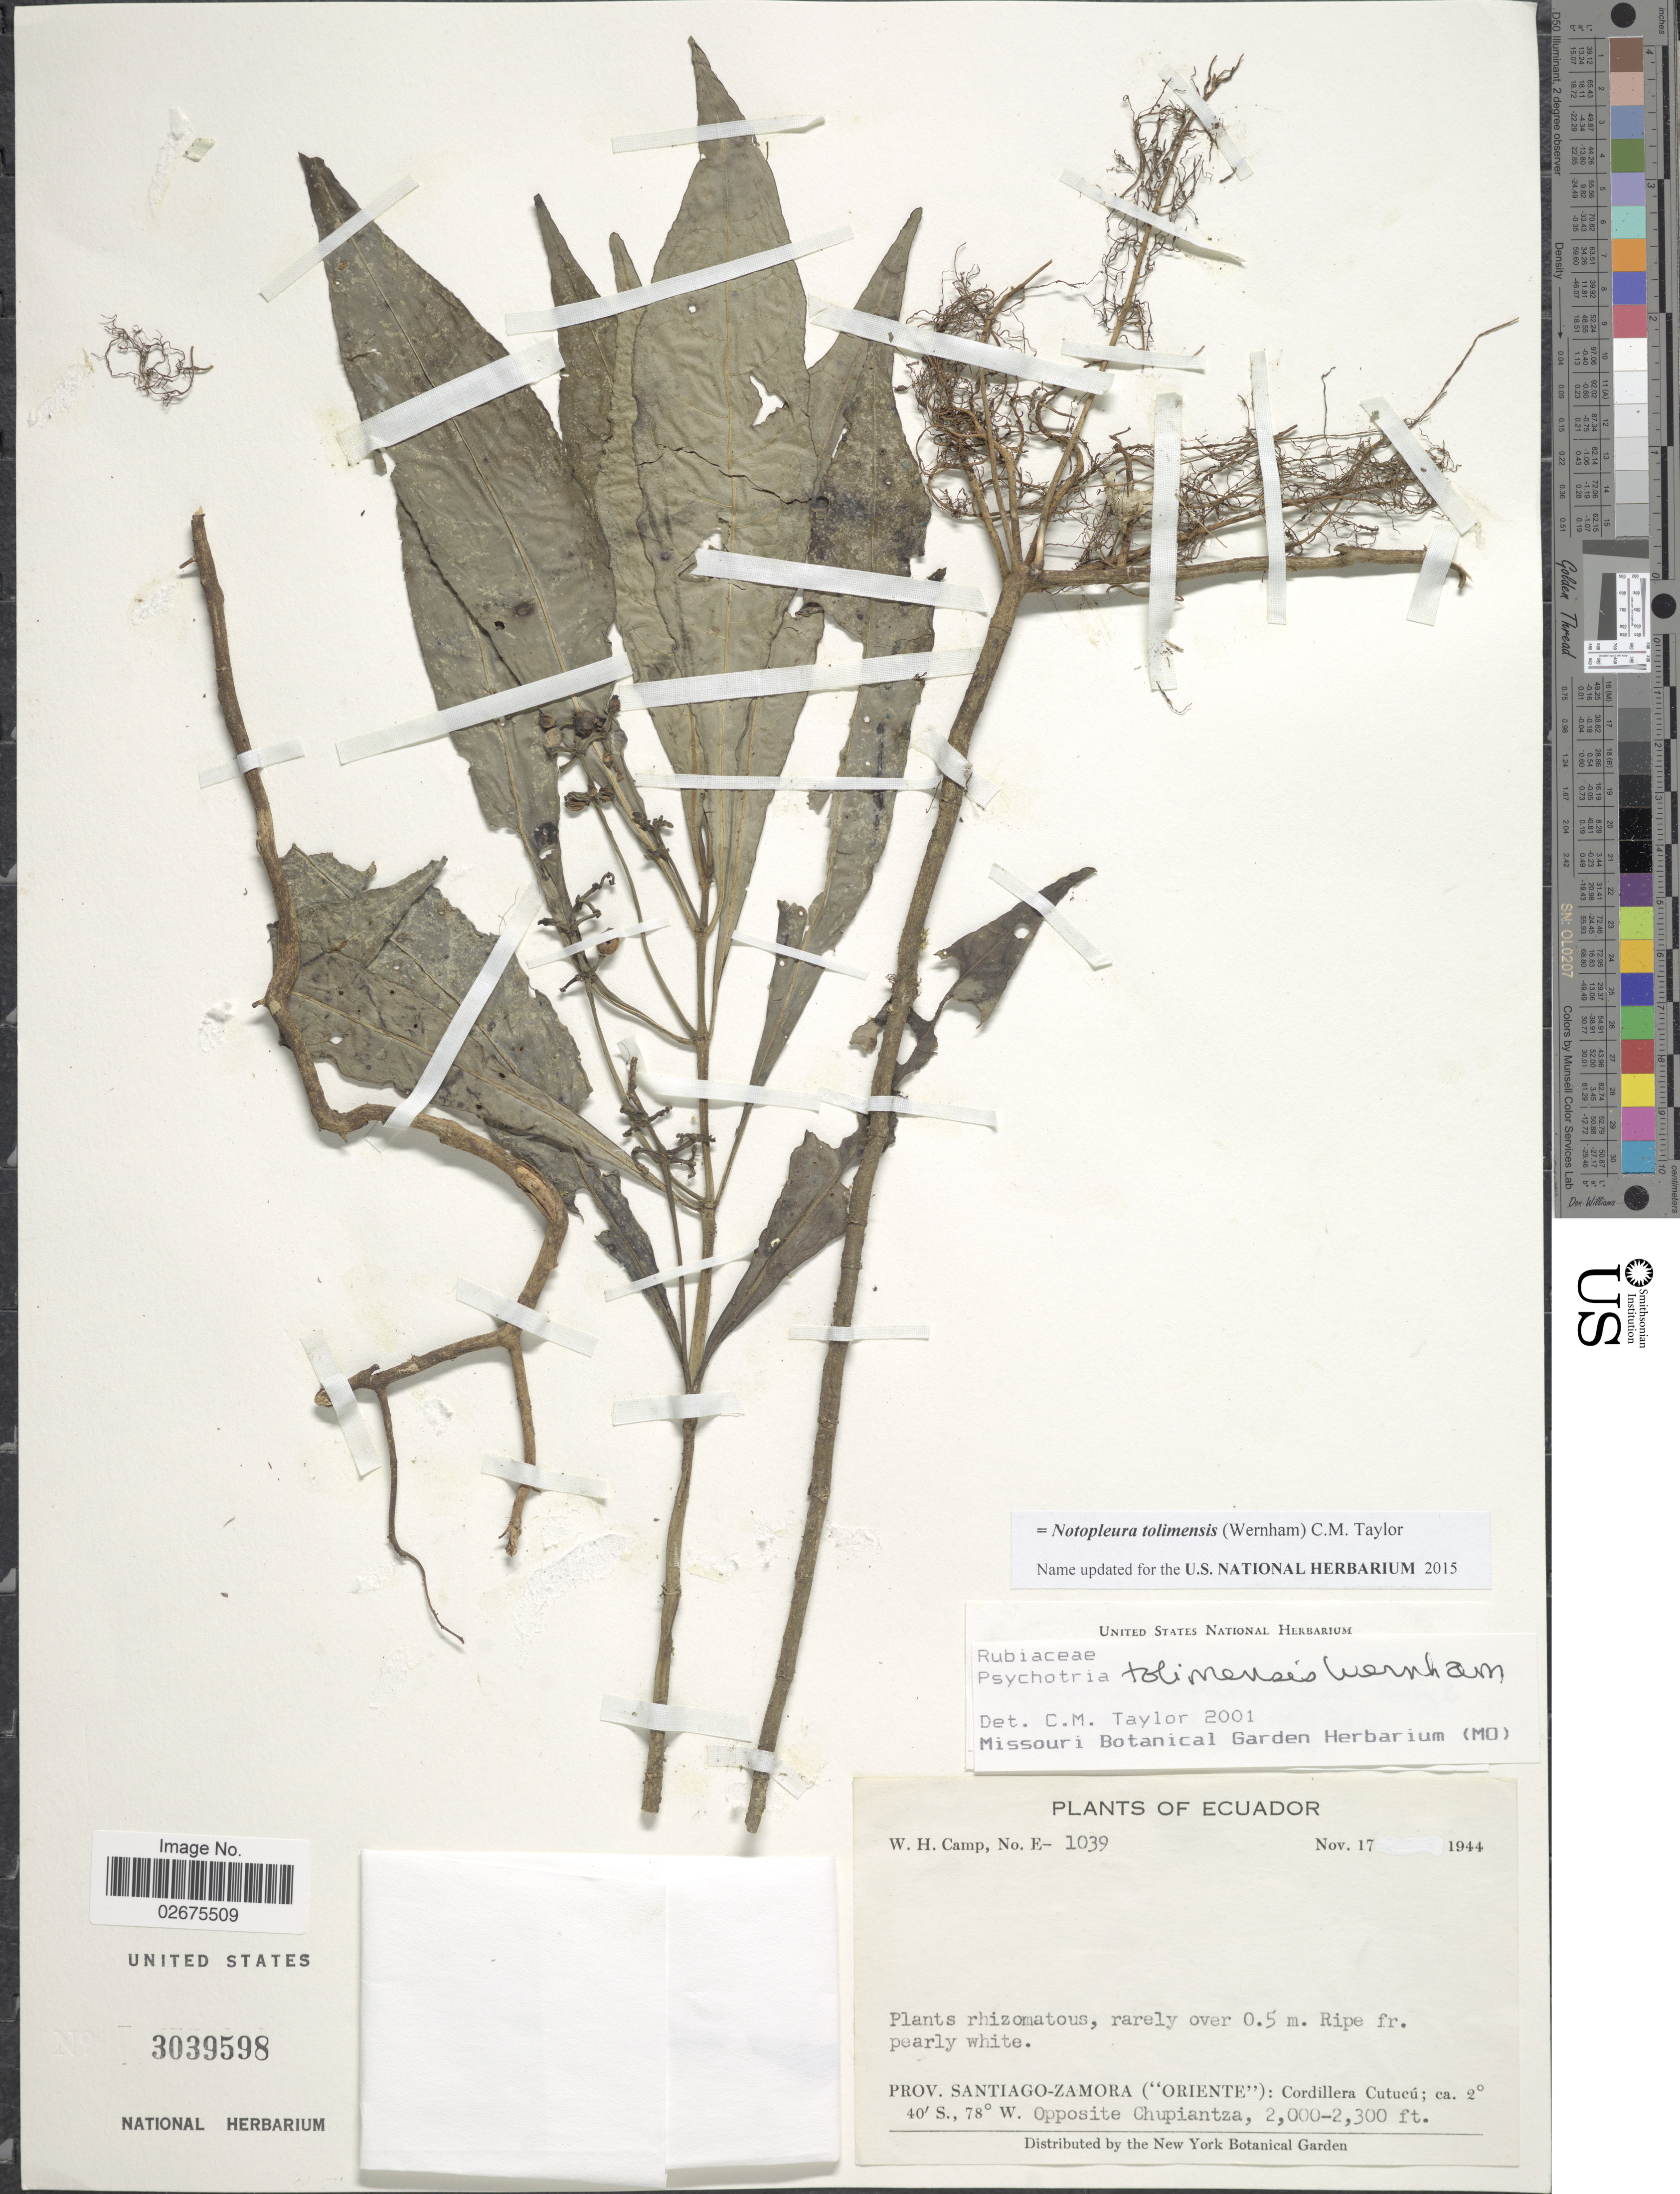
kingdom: Plantae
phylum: Tracheophyta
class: Magnoliopsida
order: Gentianales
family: Rubiaceae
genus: Notopleura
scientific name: Notopleura tolimensis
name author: (Wernham) C.M. Taylor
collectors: W. H. Camp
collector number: E-1039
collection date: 1944-11-17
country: Ecuador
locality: Prov. Santiago-Zamora ("Oriente"): Cordillera Cutucu. Opposite Chupiantza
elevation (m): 610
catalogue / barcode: US 3039598